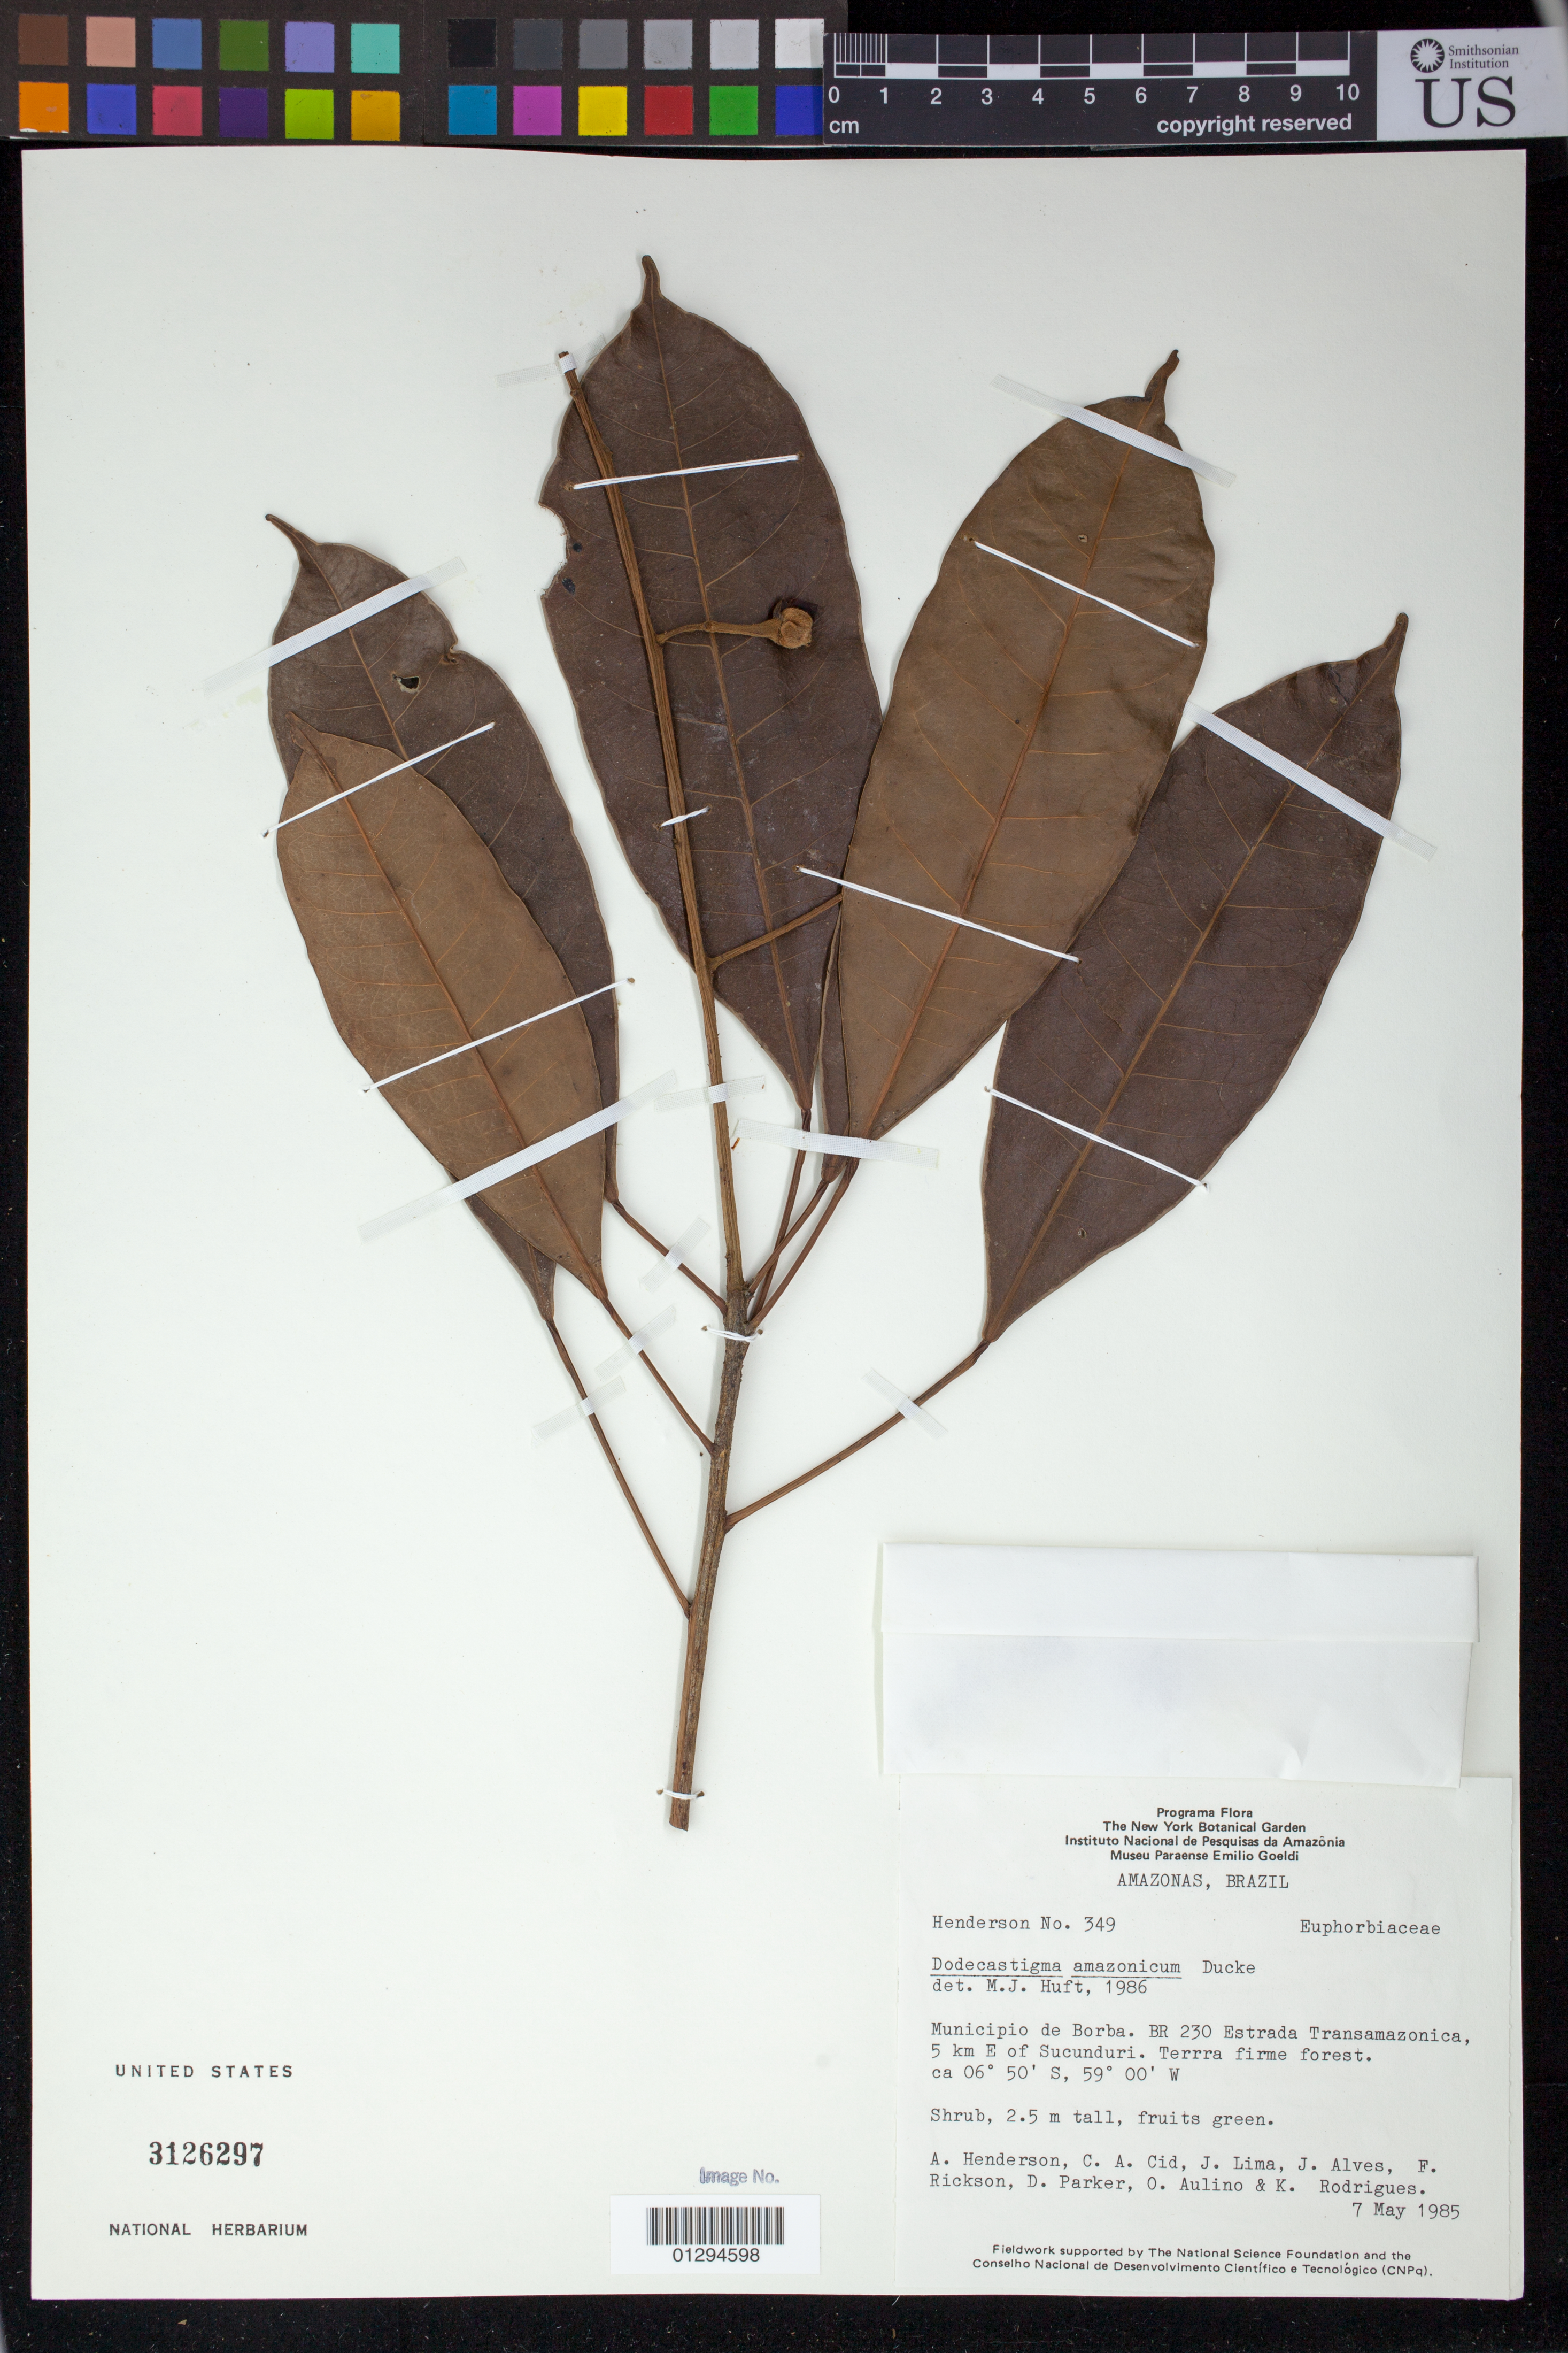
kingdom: Plantae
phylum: Tracheophyta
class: Magnoliopsida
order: Malpighiales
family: Euphorbiaceae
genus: Dodecastigma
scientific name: Dodecastigma amazonicum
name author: Ducke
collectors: A. Henderson, C. A. Cid Ferreira, J. Lima, J. Alves, F. R. Rickson, D. Parker, O. Aulino & K. Rodrigues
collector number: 349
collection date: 1985-05-07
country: Brazil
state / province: Amazonas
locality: Municipio de Borba. BR 230 Estrada Transamazonica, 5 km E of Sucunduri.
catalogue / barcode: US 3126297